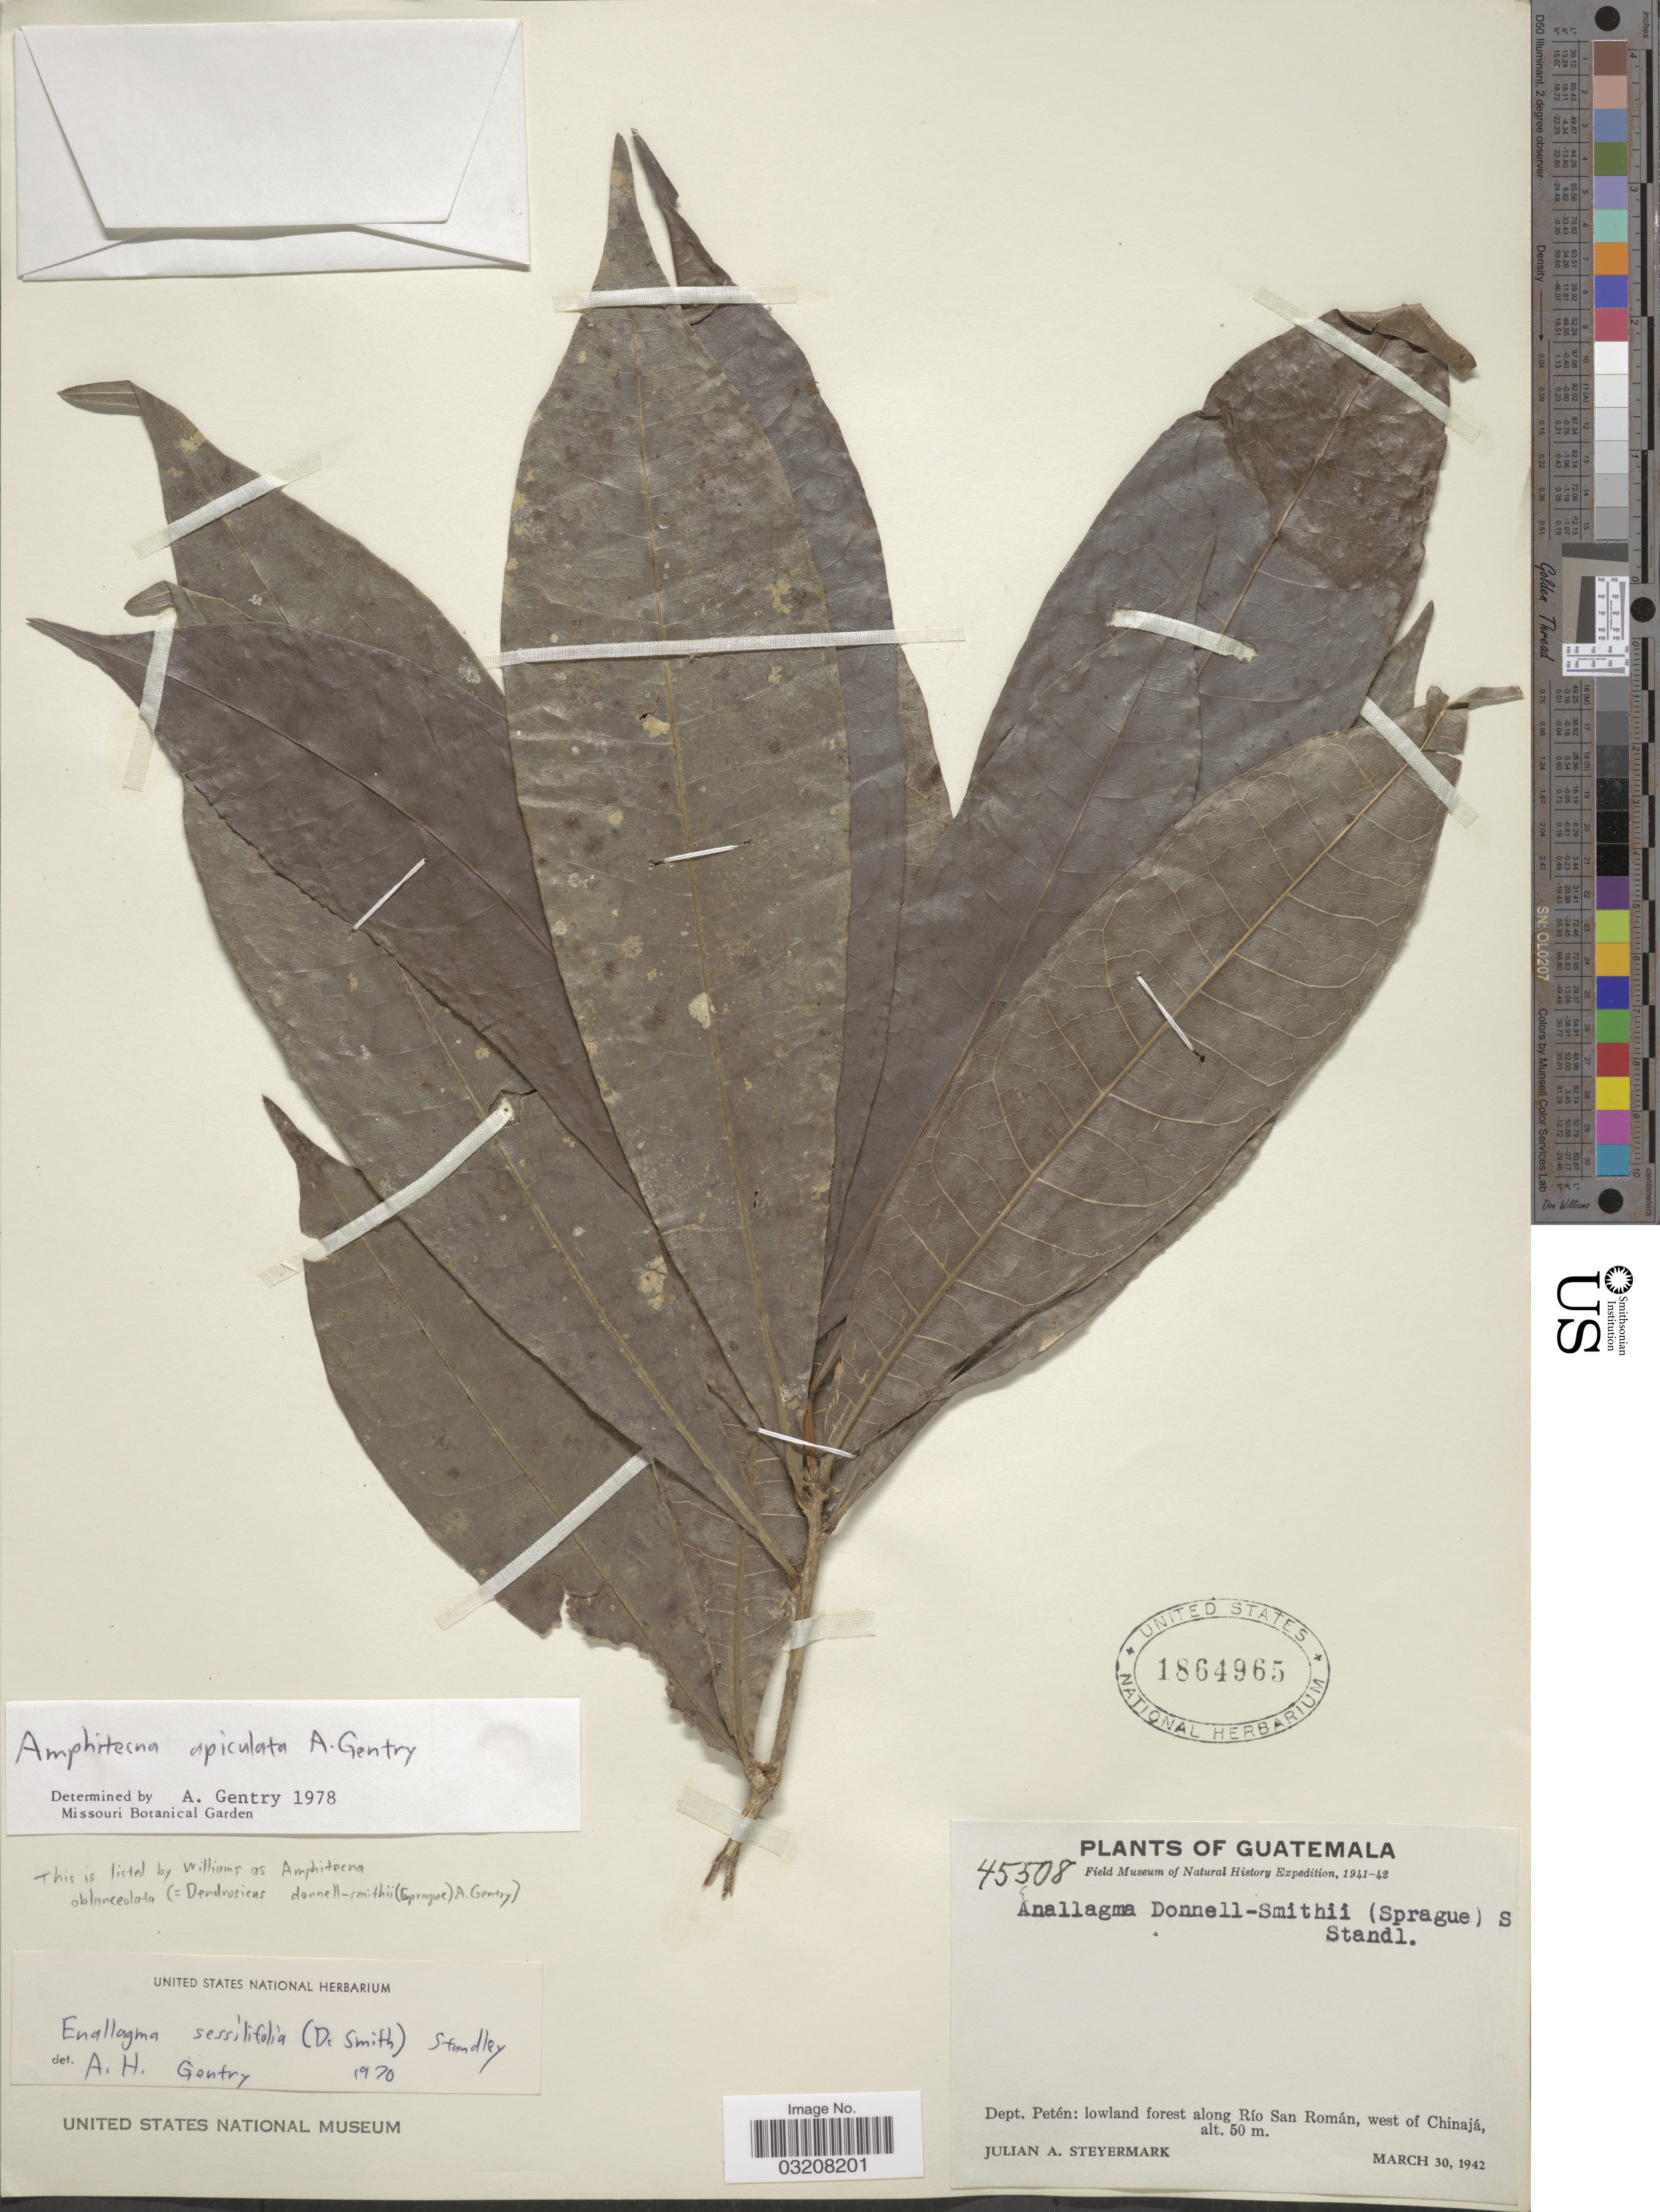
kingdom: Plantae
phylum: Tracheophyta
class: Magnoliopsida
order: Lamiales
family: Bignoniaceae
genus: Amphitecna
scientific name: Amphitecna apiculata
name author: A.H. Gentry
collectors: A. Steyermark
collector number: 45508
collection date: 1942-03-30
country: Guatemala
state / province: El Petén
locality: Dept. Petén: lowland forest along Río San Román, west of Chinajá.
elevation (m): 50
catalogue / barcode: US 1864965